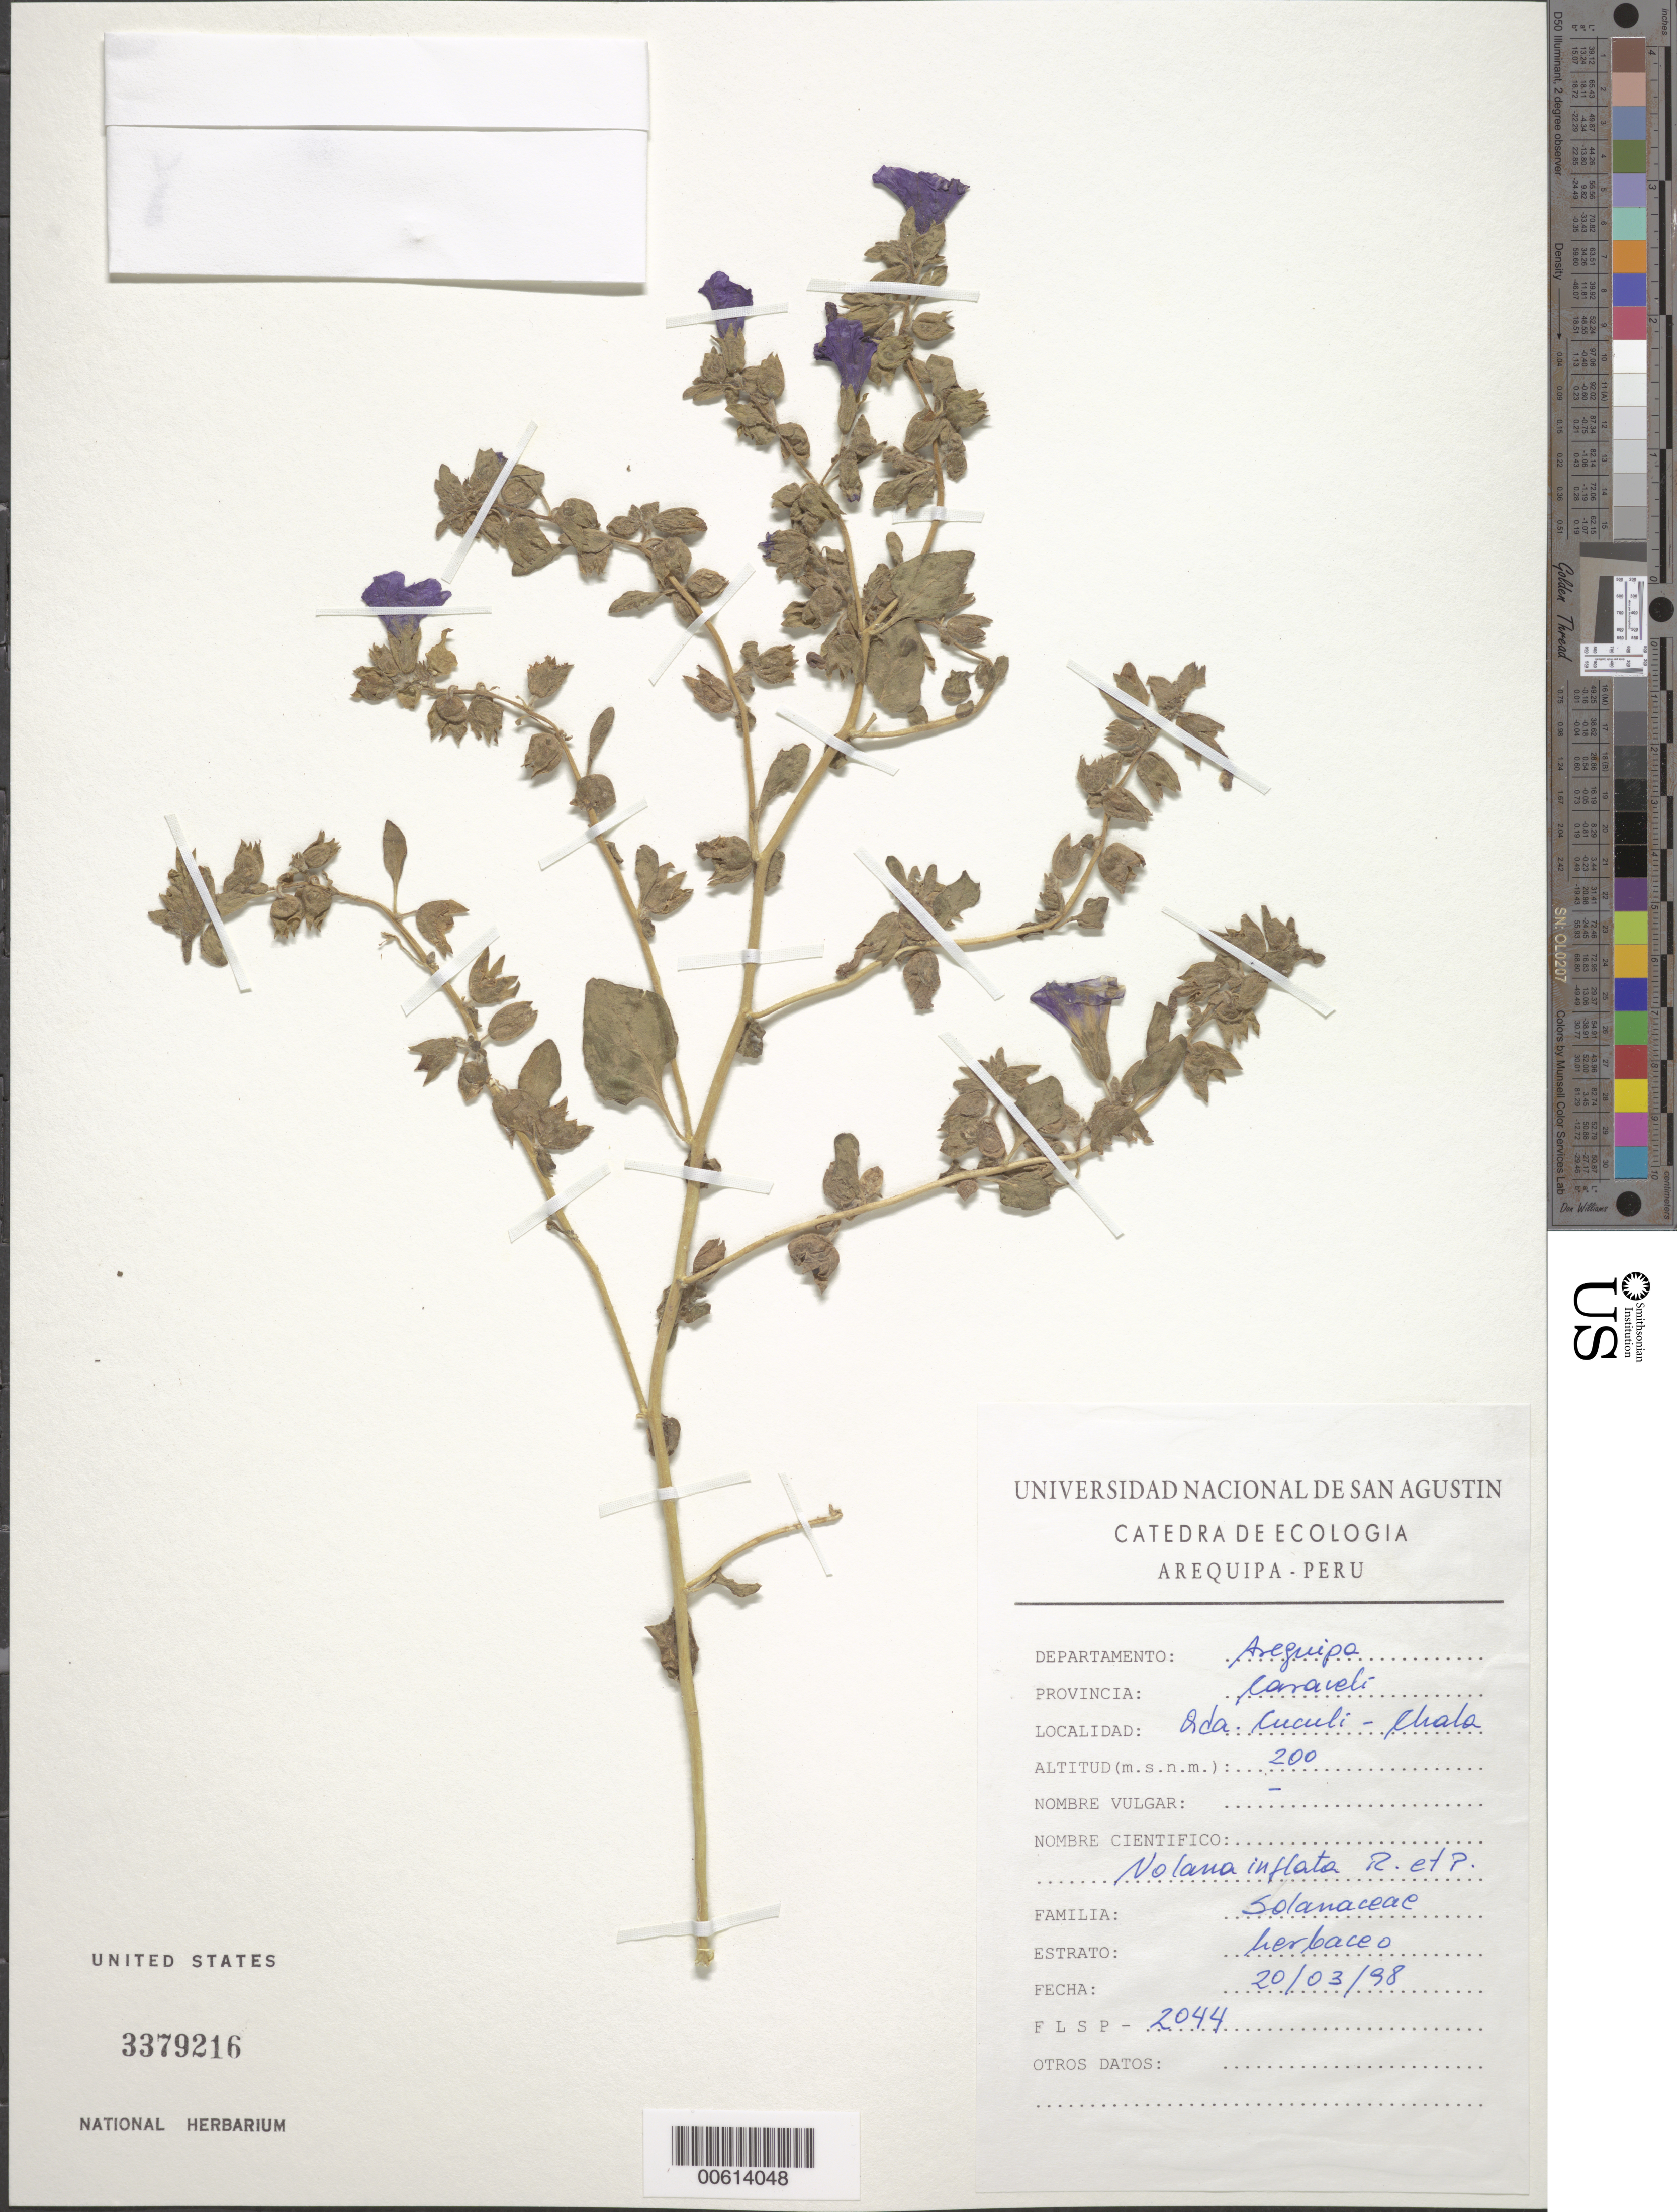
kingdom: Plantae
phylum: Tracheophyta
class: Magnoliopsida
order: Solanales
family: Solanaceae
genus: Nolana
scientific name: Nolana inflata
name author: (Pav.) Ruiz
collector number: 2044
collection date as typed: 20 Mar 1998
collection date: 1998-03-20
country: Peru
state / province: Arequipa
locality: Caravelí, Oda [?] Cuculi-Chala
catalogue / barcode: US 3379216